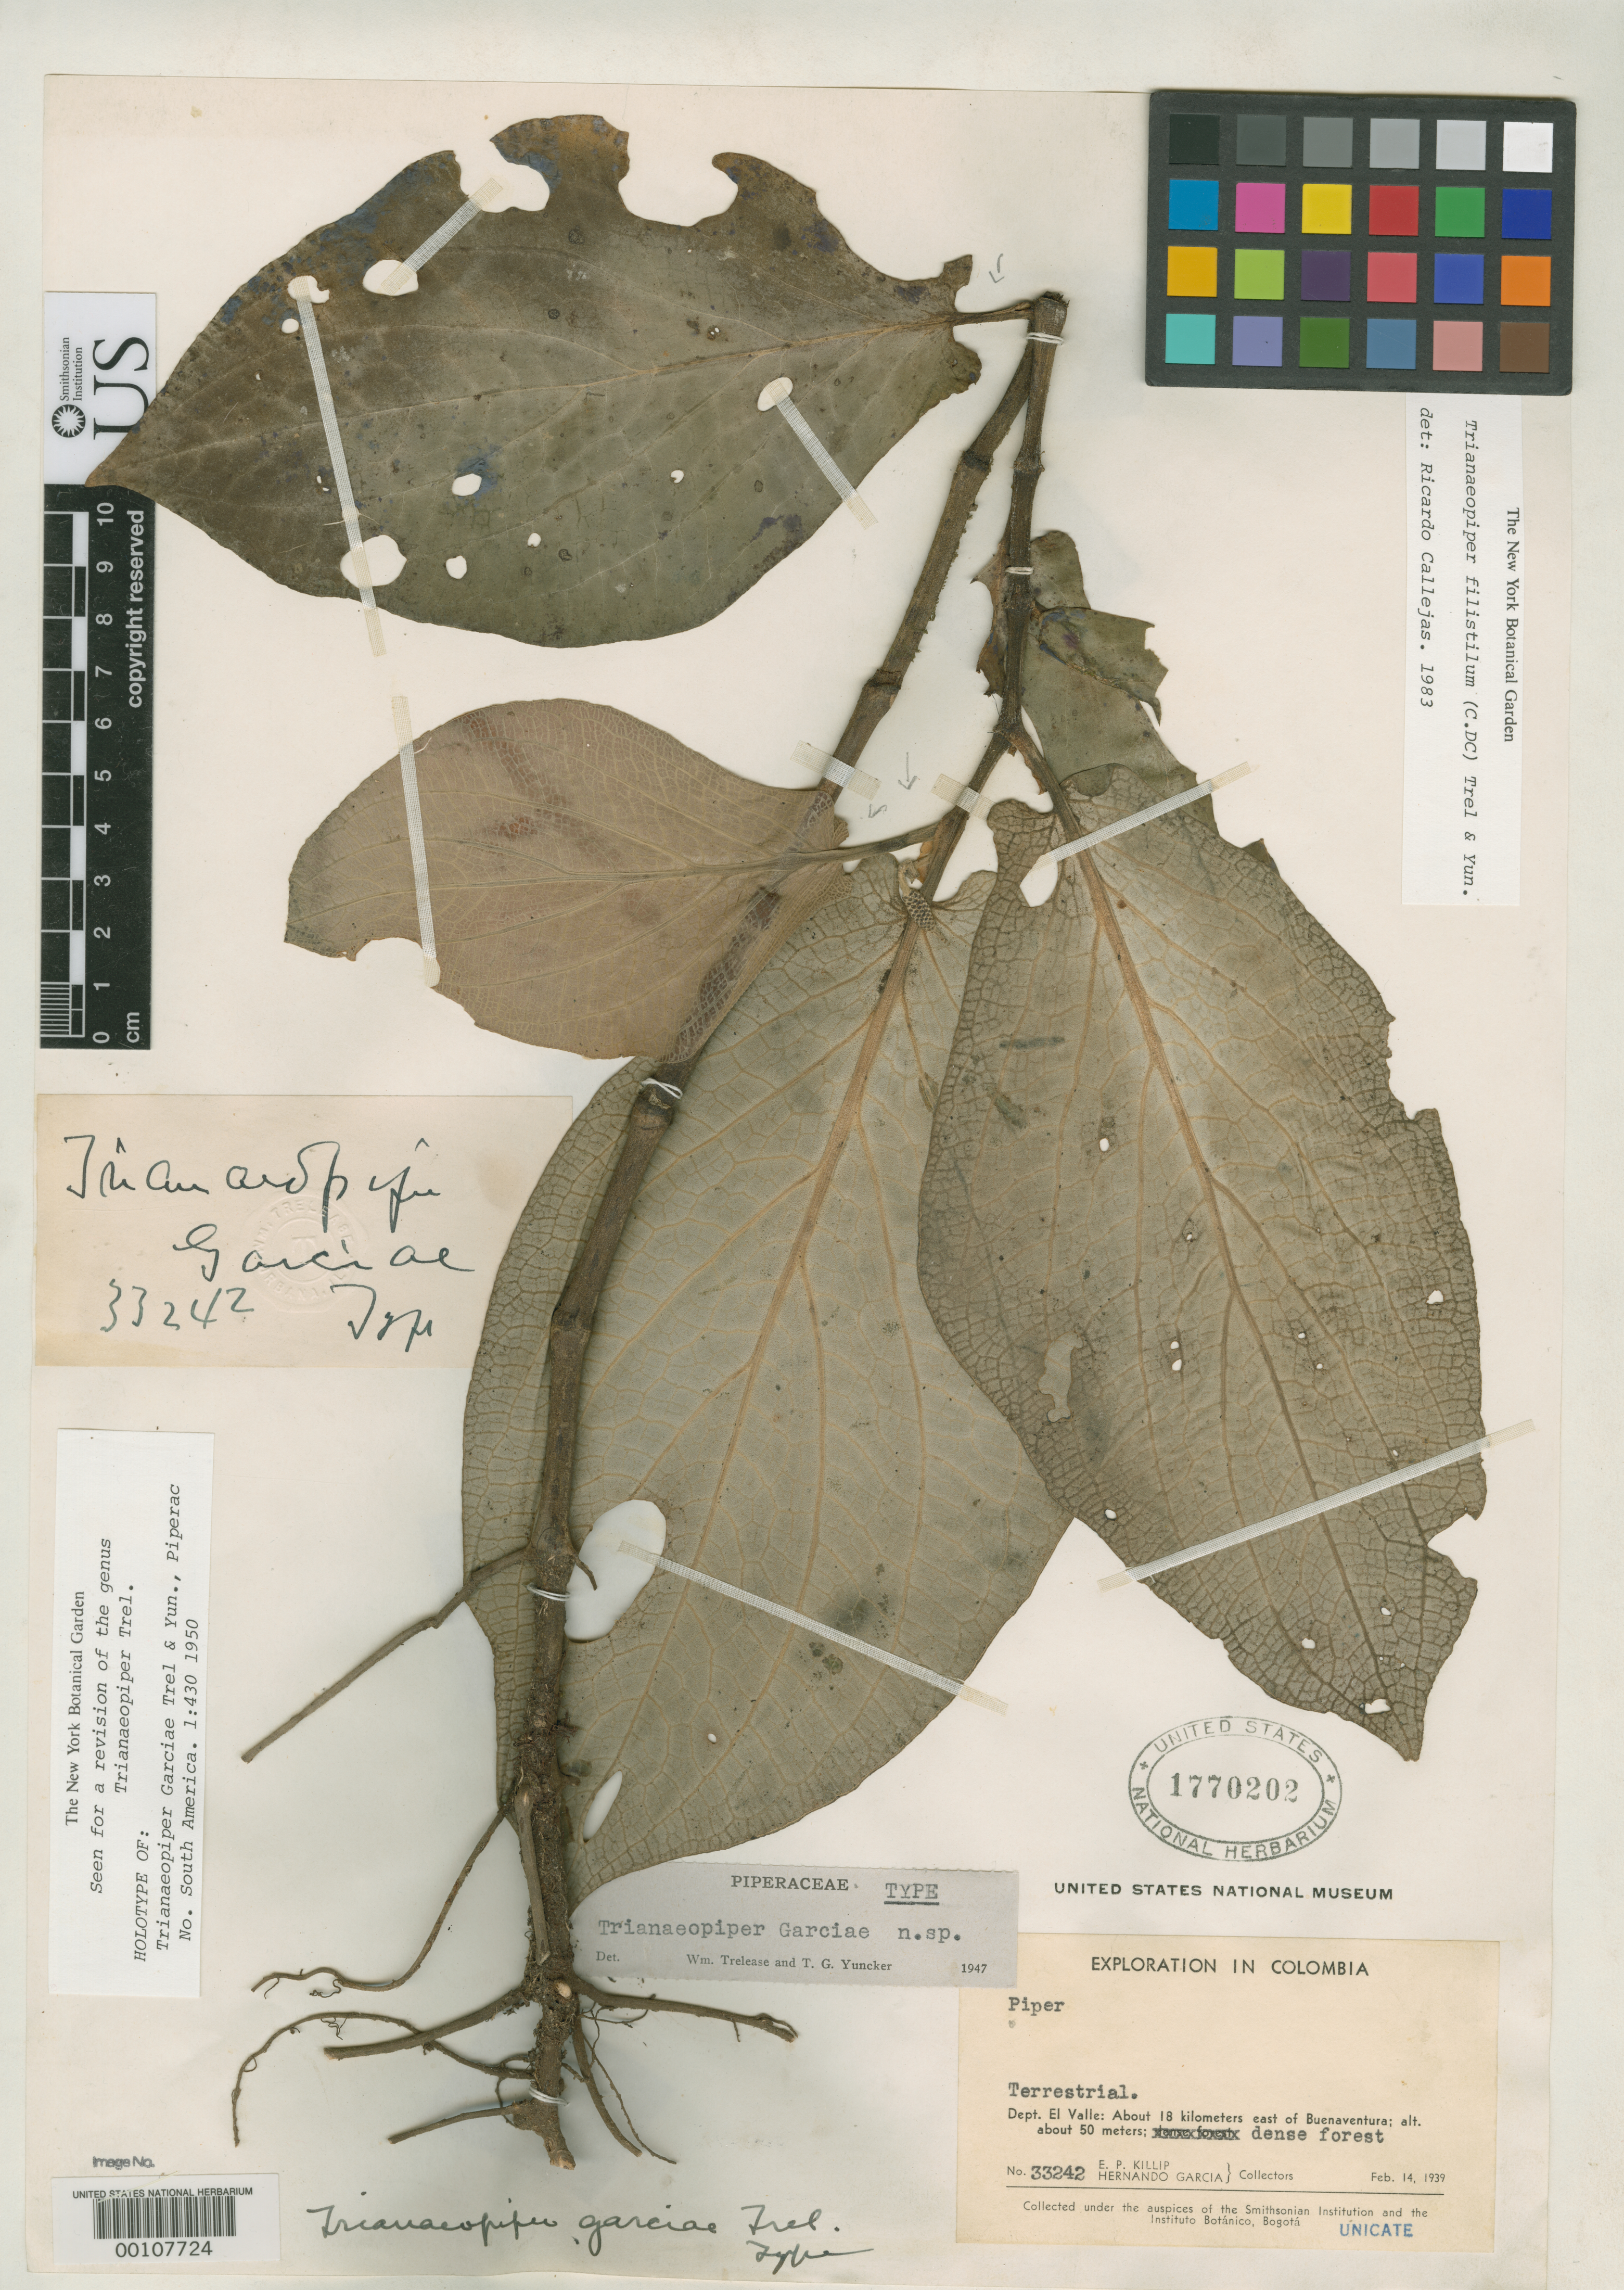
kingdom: Plantae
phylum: Tracheophyta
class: Magnoliopsida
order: Piperales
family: Piperaceae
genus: Trianaeopiper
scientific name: Trianaeopiper garciae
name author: Trel. & Yunck.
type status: Holotype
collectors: E. P. Killip & H. García Barriga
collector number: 33242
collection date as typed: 14 Feb 1939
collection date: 1939-02-14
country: Colombia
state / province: Valle del Cauca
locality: About 18 km. E of Buena Ventura.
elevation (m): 50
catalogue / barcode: US 1770202